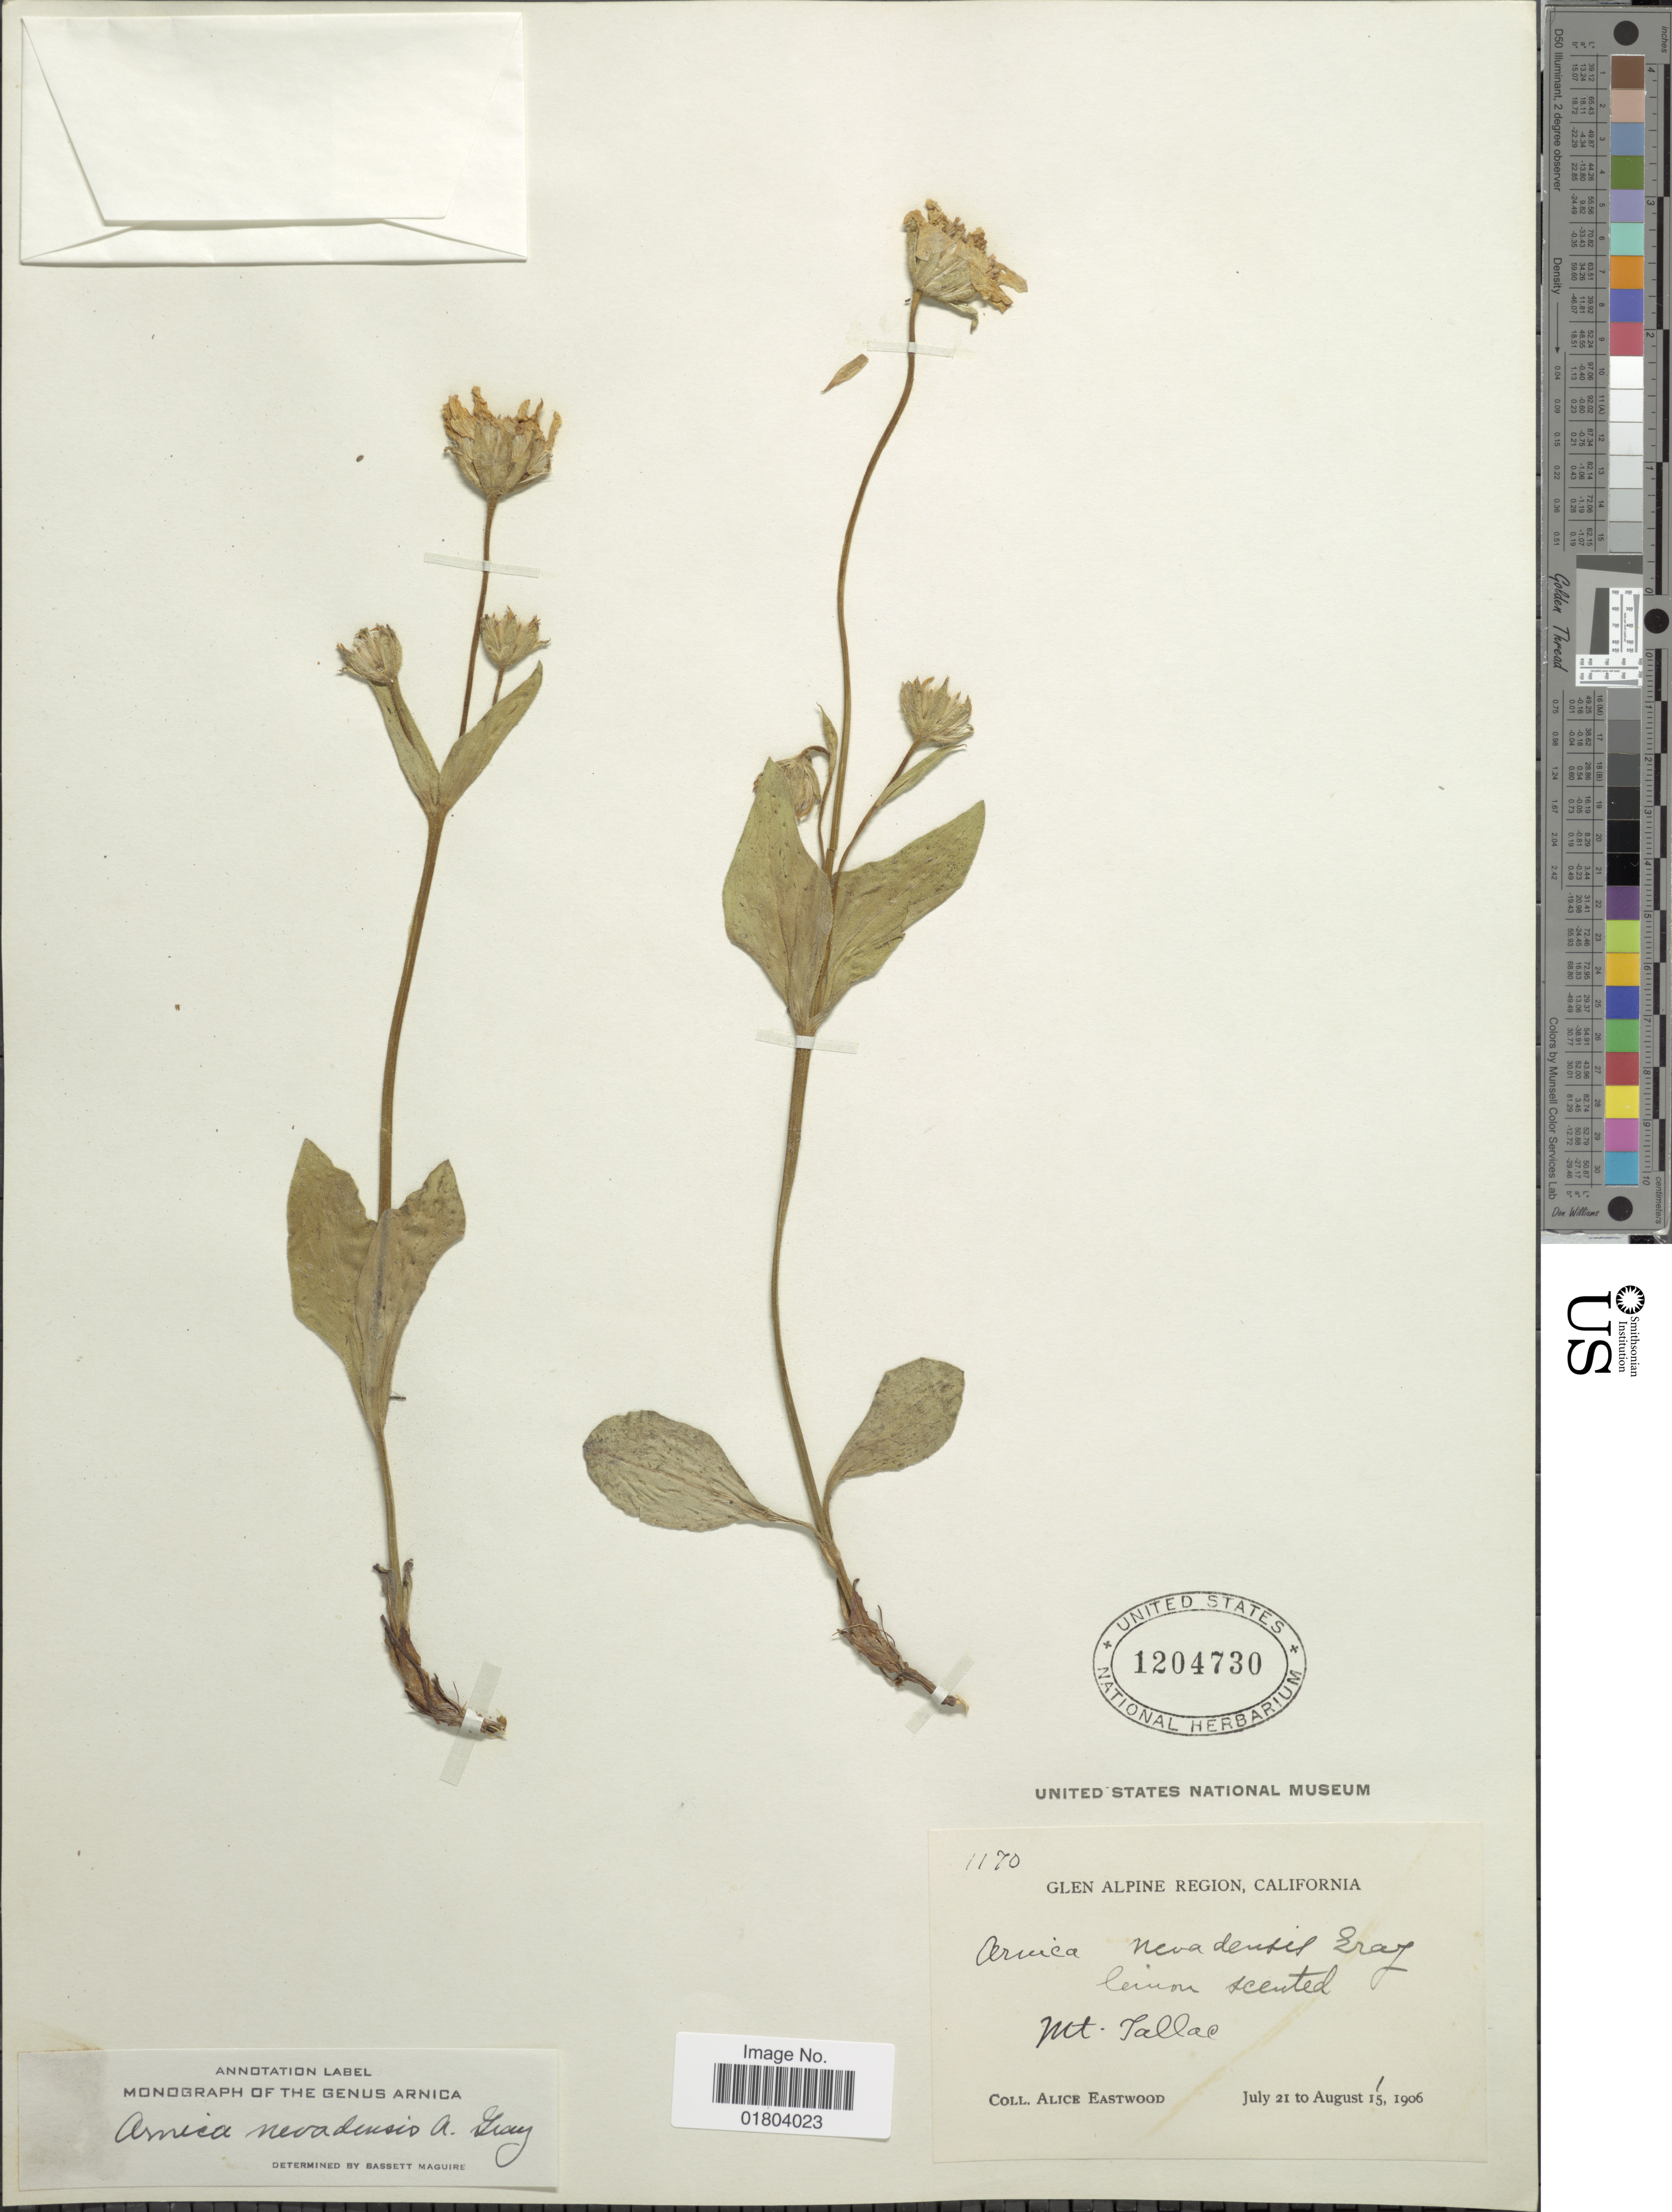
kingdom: Plantae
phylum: Tracheophyta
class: Magnoliopsida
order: Asterales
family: Asteraceae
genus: Arnica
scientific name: Arnica nevadensis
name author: A. Gray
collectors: A. Eastwood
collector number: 1170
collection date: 1906-07-21/1906-08-15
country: United States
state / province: California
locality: Glen Alpine Region, Mt Tallac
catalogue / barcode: US 1204730